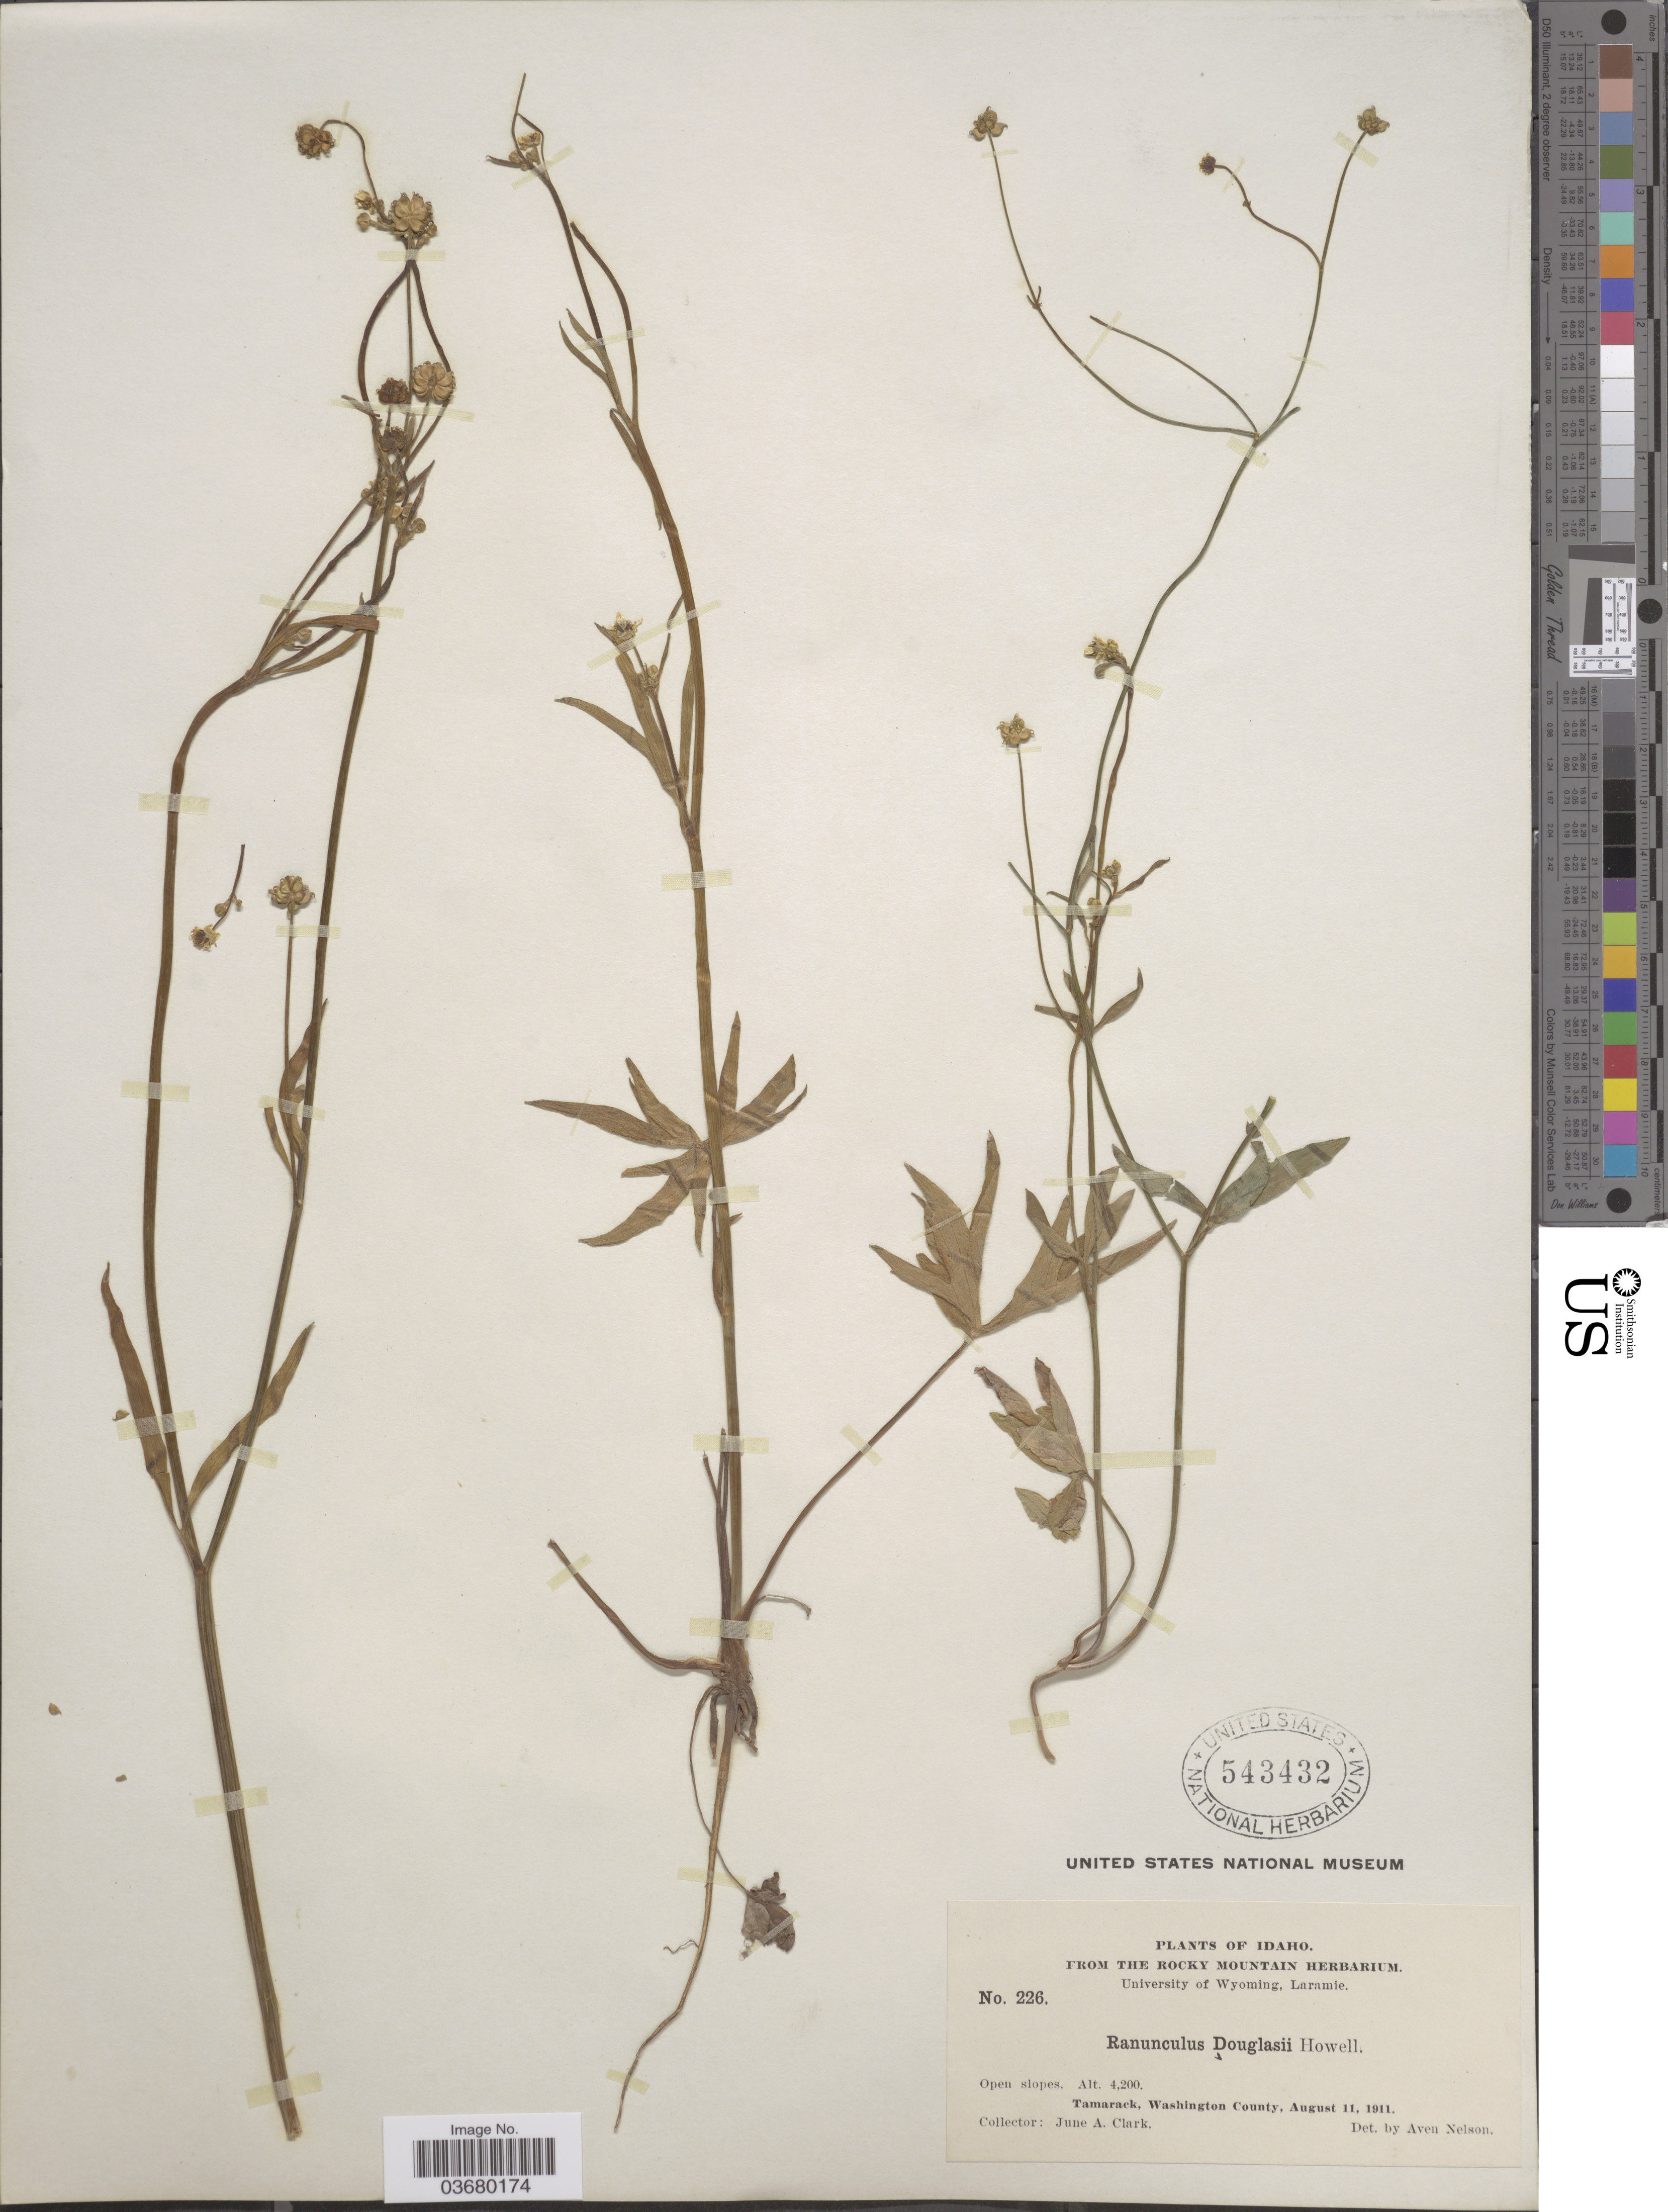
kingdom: Plantae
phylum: Tracheophyta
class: Magnoliopsida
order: Ranunculales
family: Ranunculaceae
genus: Ranunculus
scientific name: Ranunculus bongardii var. tenellus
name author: (A. Gray) Greene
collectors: J. A. Clark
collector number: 226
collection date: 1911-08-11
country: United States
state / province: Idaho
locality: Tamarack, Washington County.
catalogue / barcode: US 543432